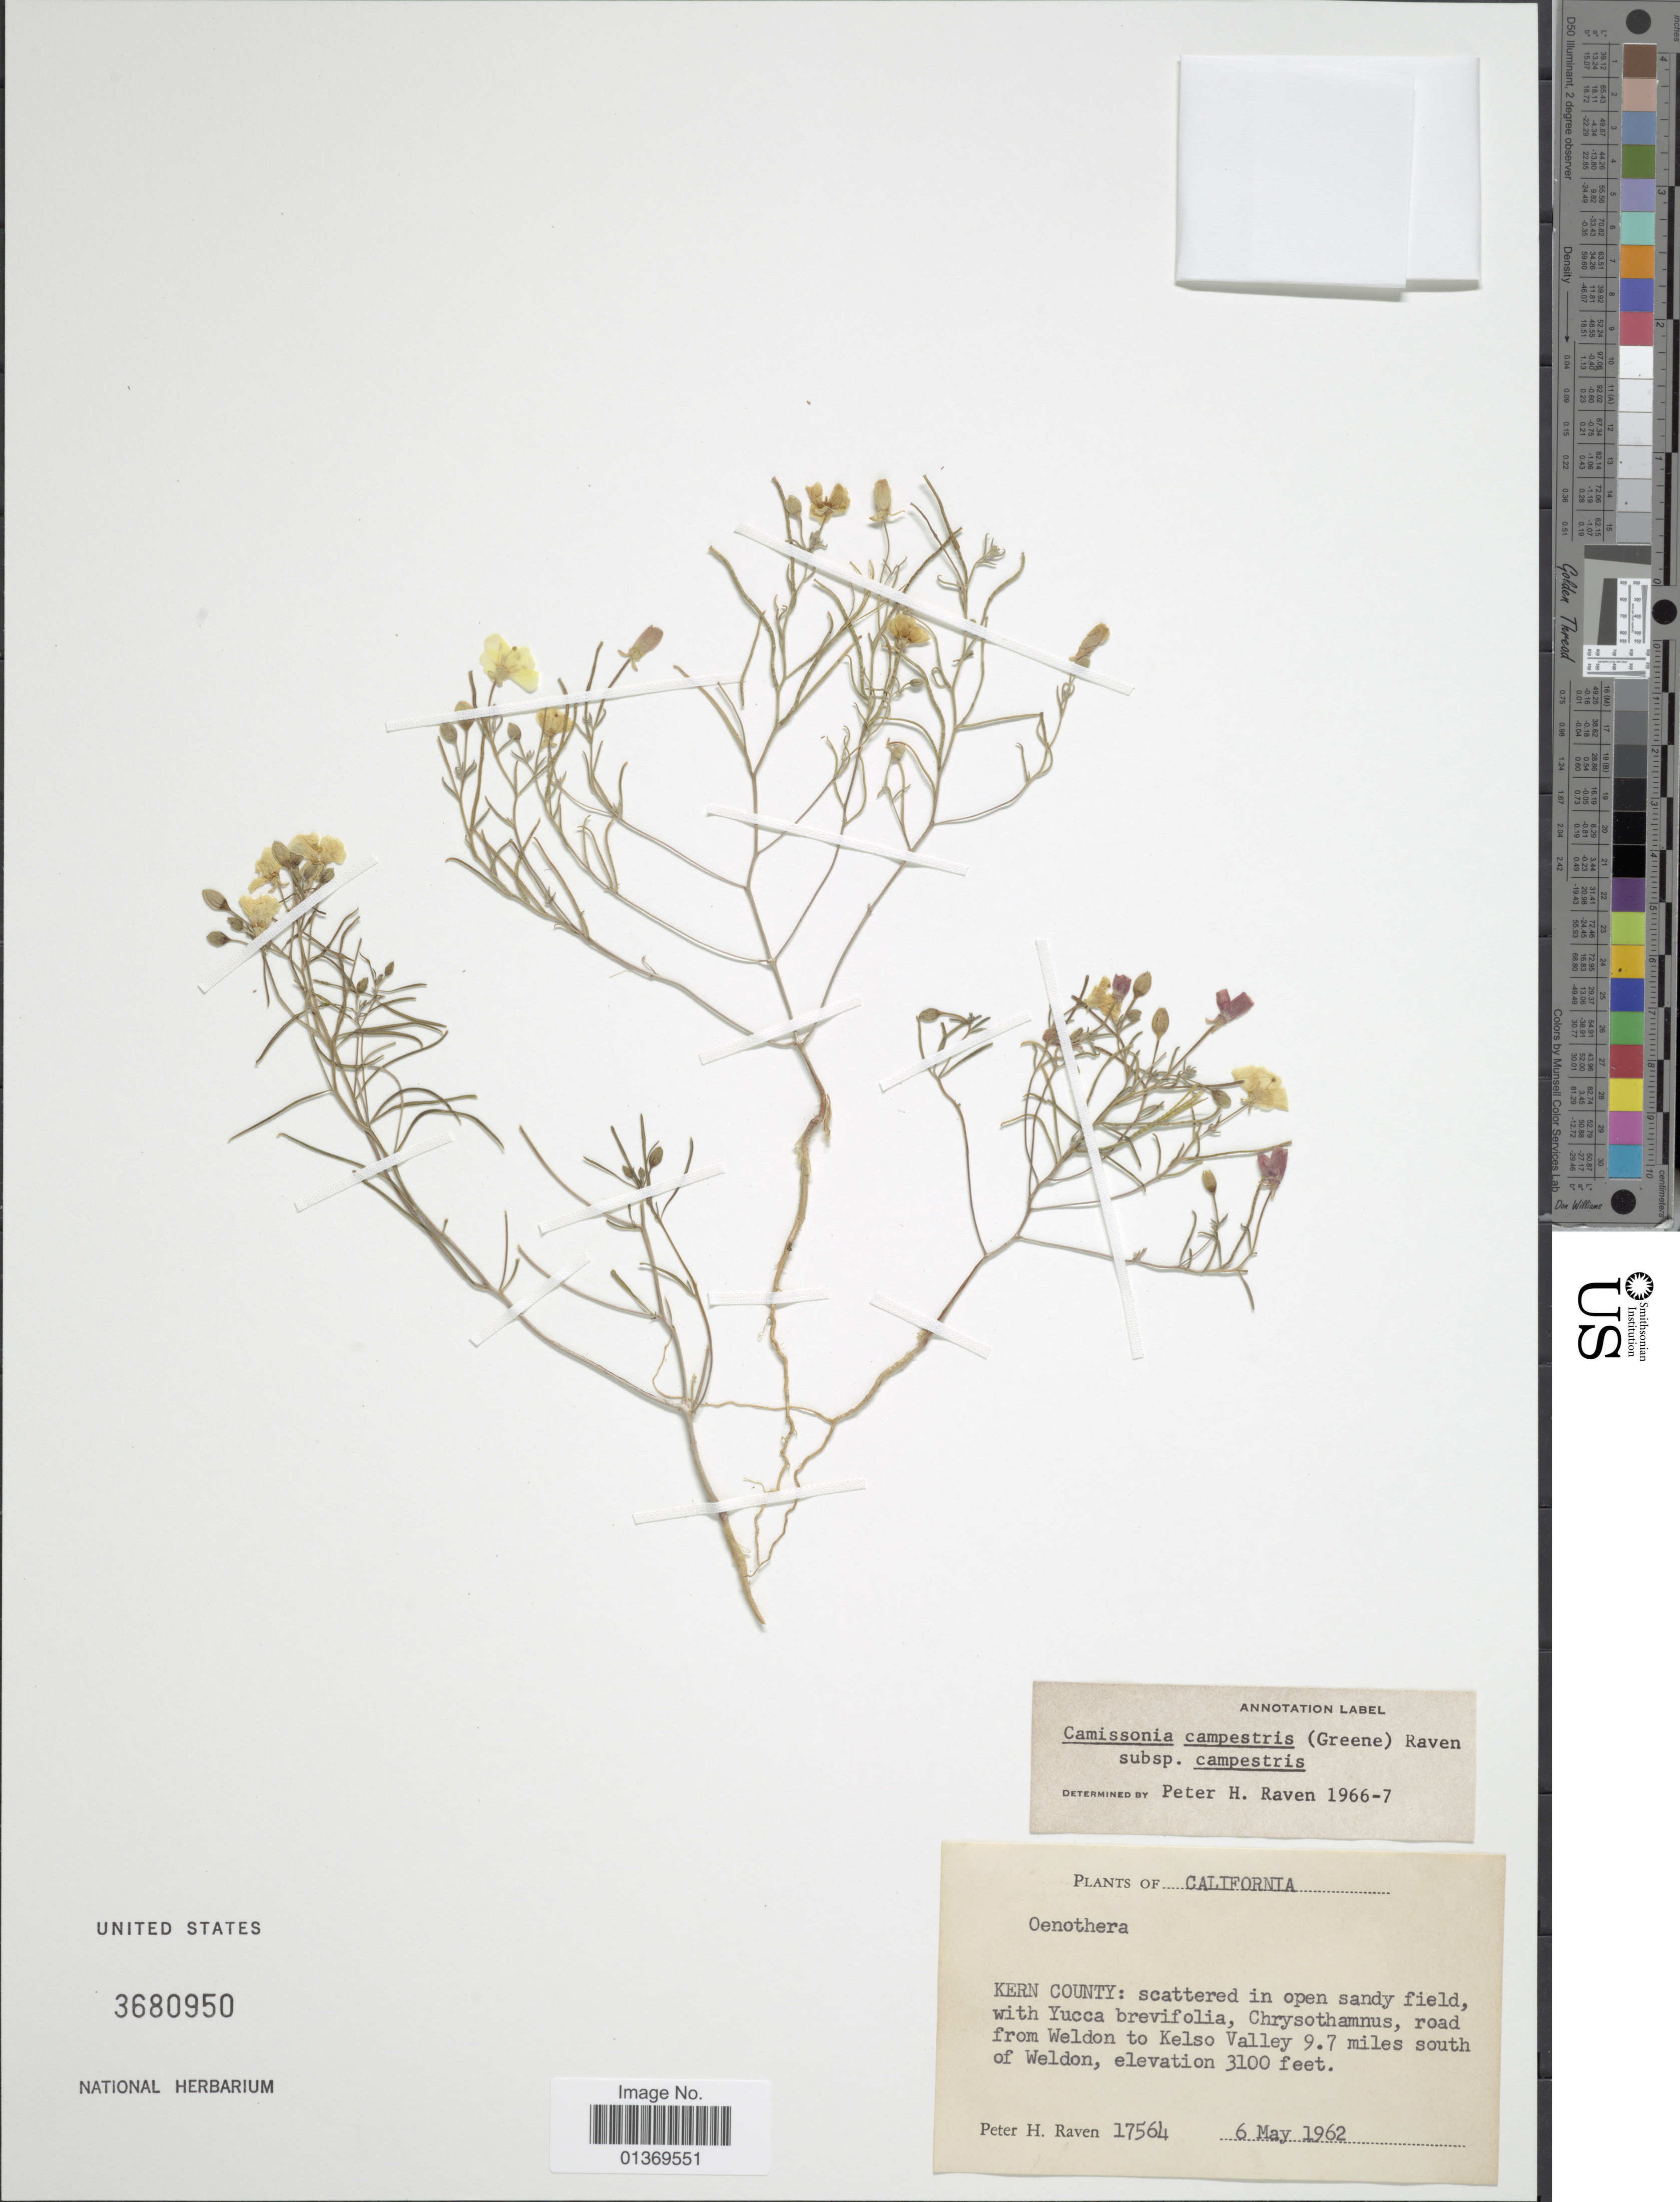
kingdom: Plantae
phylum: Tracheophyta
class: Magnoliopsida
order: Myrtales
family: Onagraceae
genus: Camissonia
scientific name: Camissonia campestris subsp. campestris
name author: (Greene) P.H. Raven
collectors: P. H. Raven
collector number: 17564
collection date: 1962-05-06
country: United States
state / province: California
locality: Road from Weldon to Kelso Valley 9.7 miles south of Weldon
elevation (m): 945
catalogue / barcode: US 3680950